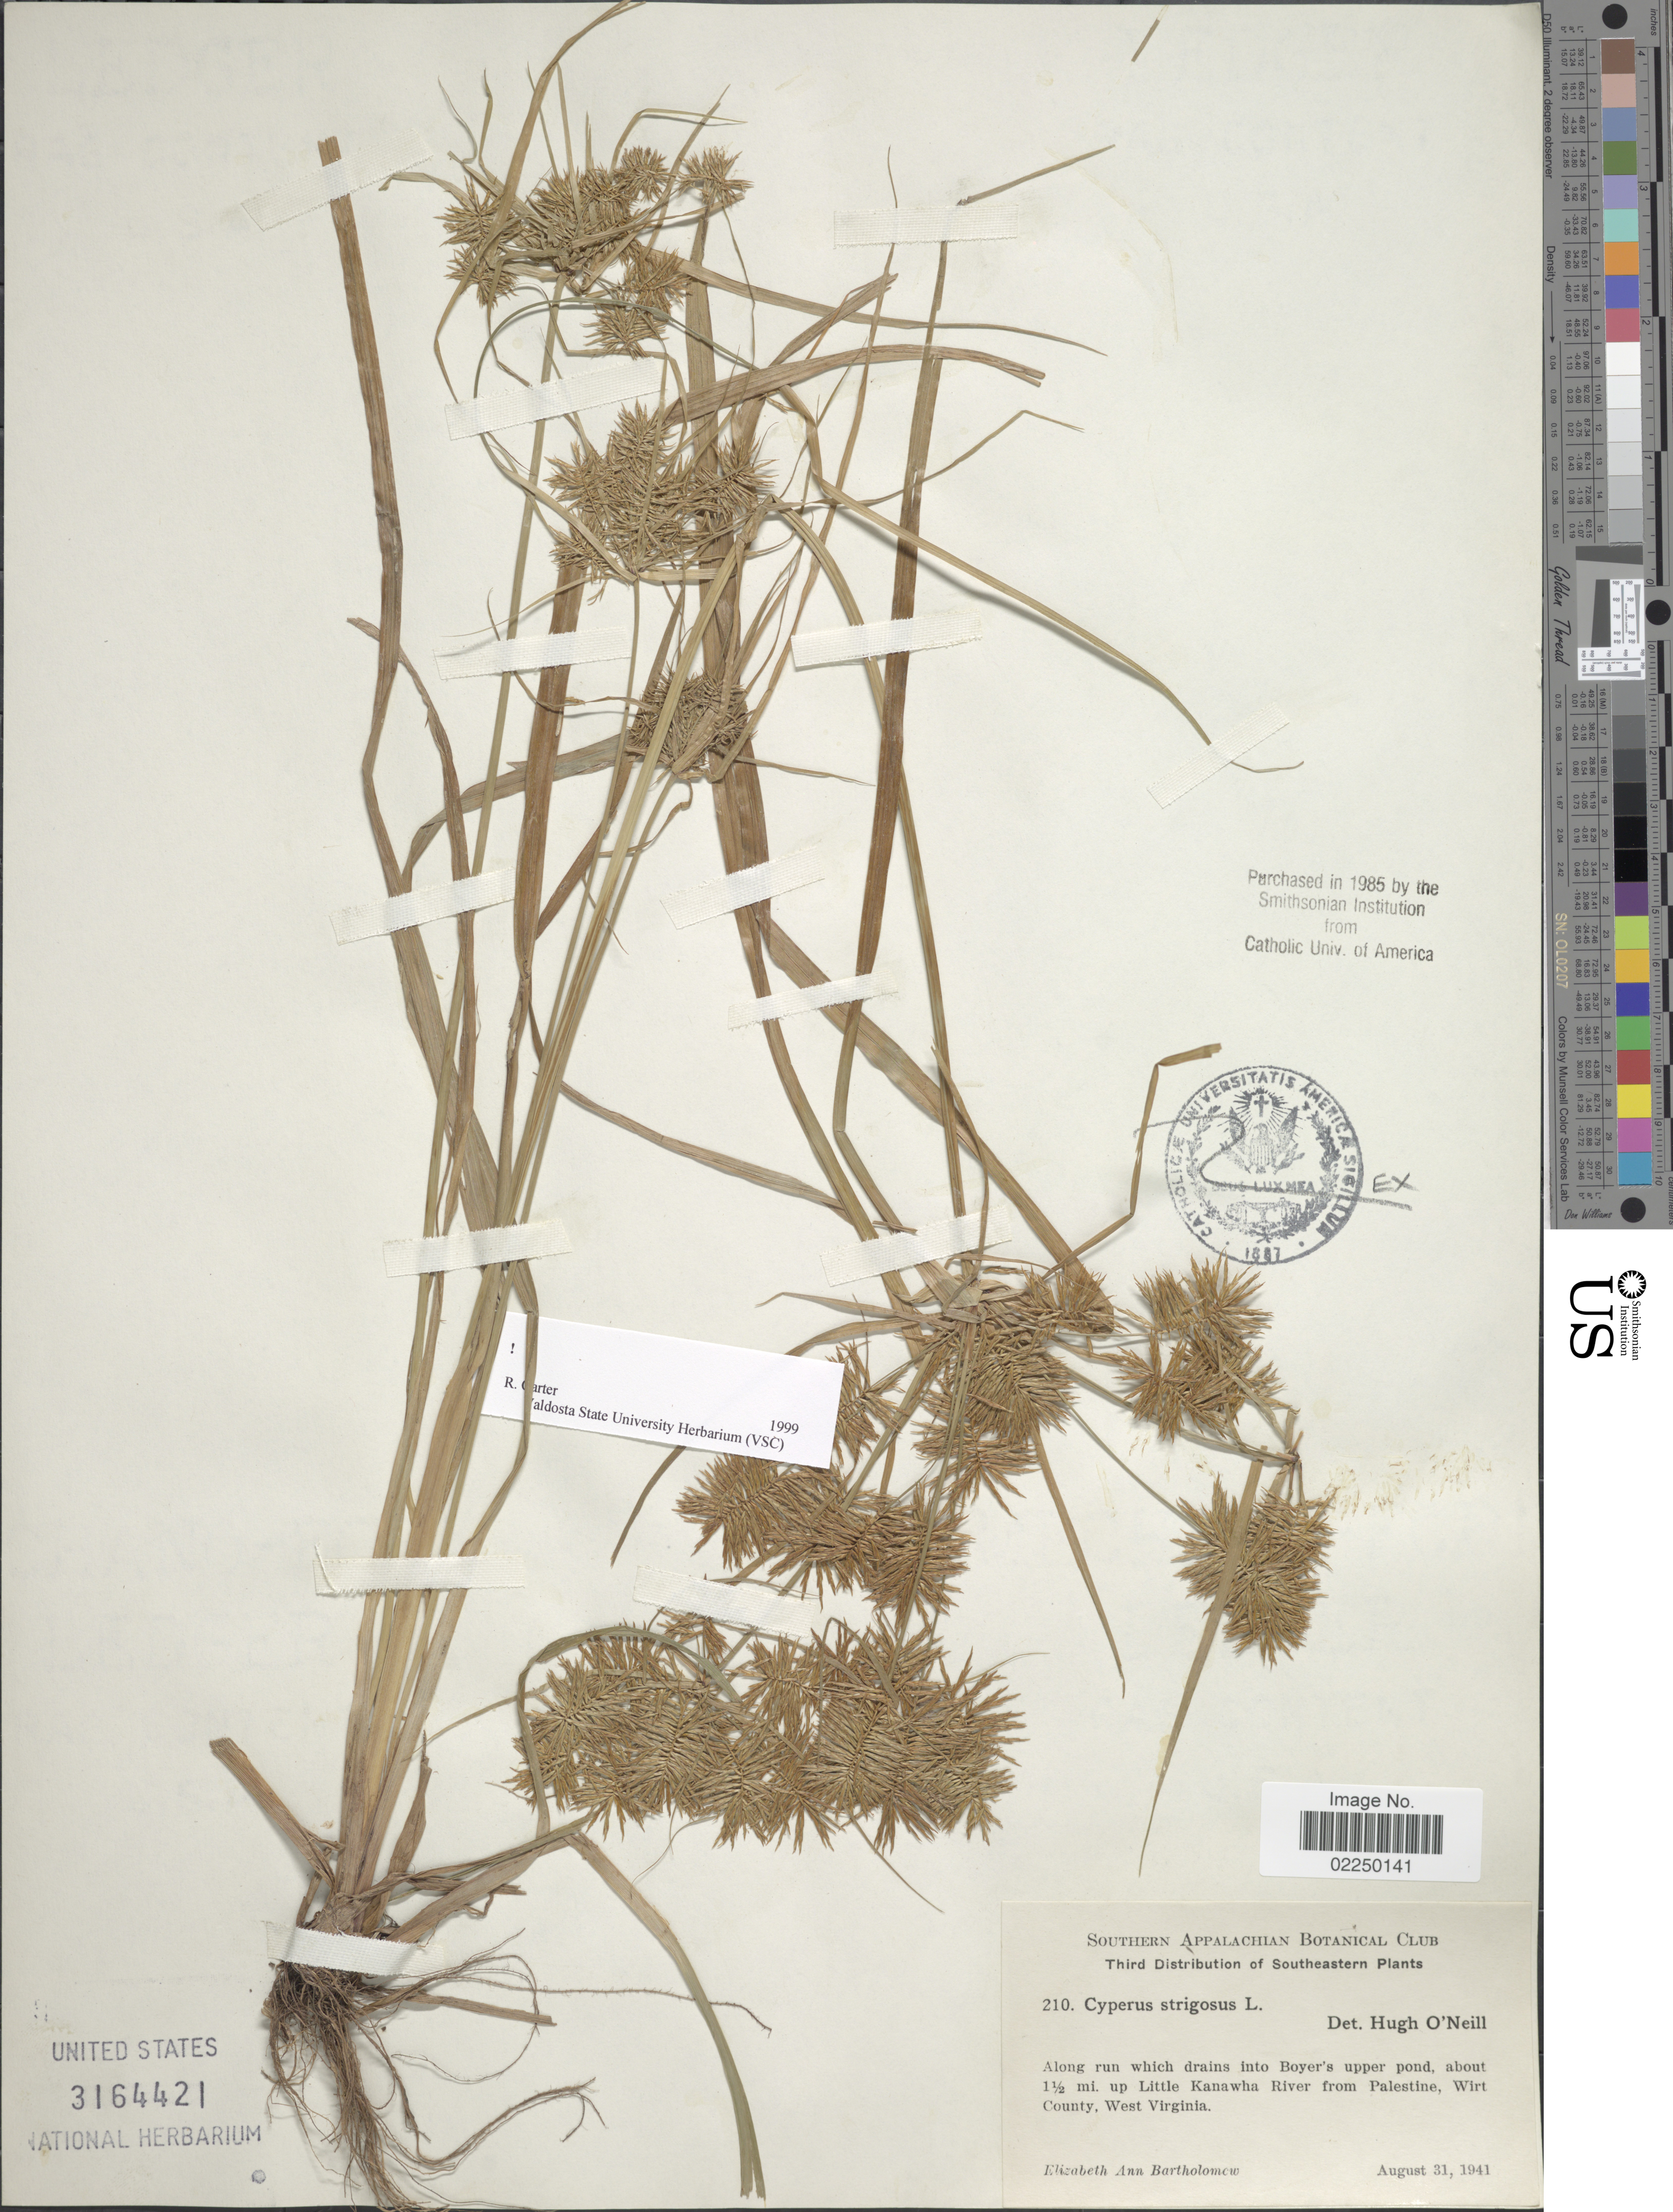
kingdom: Plantae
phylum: Tracheophyta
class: Liliopsida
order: Poales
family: Cyperaceae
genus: Cyperus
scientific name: Cyperus strigosus L.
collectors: E. Bartholomew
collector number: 210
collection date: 1941-08-31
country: United States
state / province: West Virginia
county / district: Wirt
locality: Southern Appalachian, along run which drains into Boyer's upper pond, about 1 1/2 mi. up Little Kanawha River from Palestine, Wirt County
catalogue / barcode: US 3164421